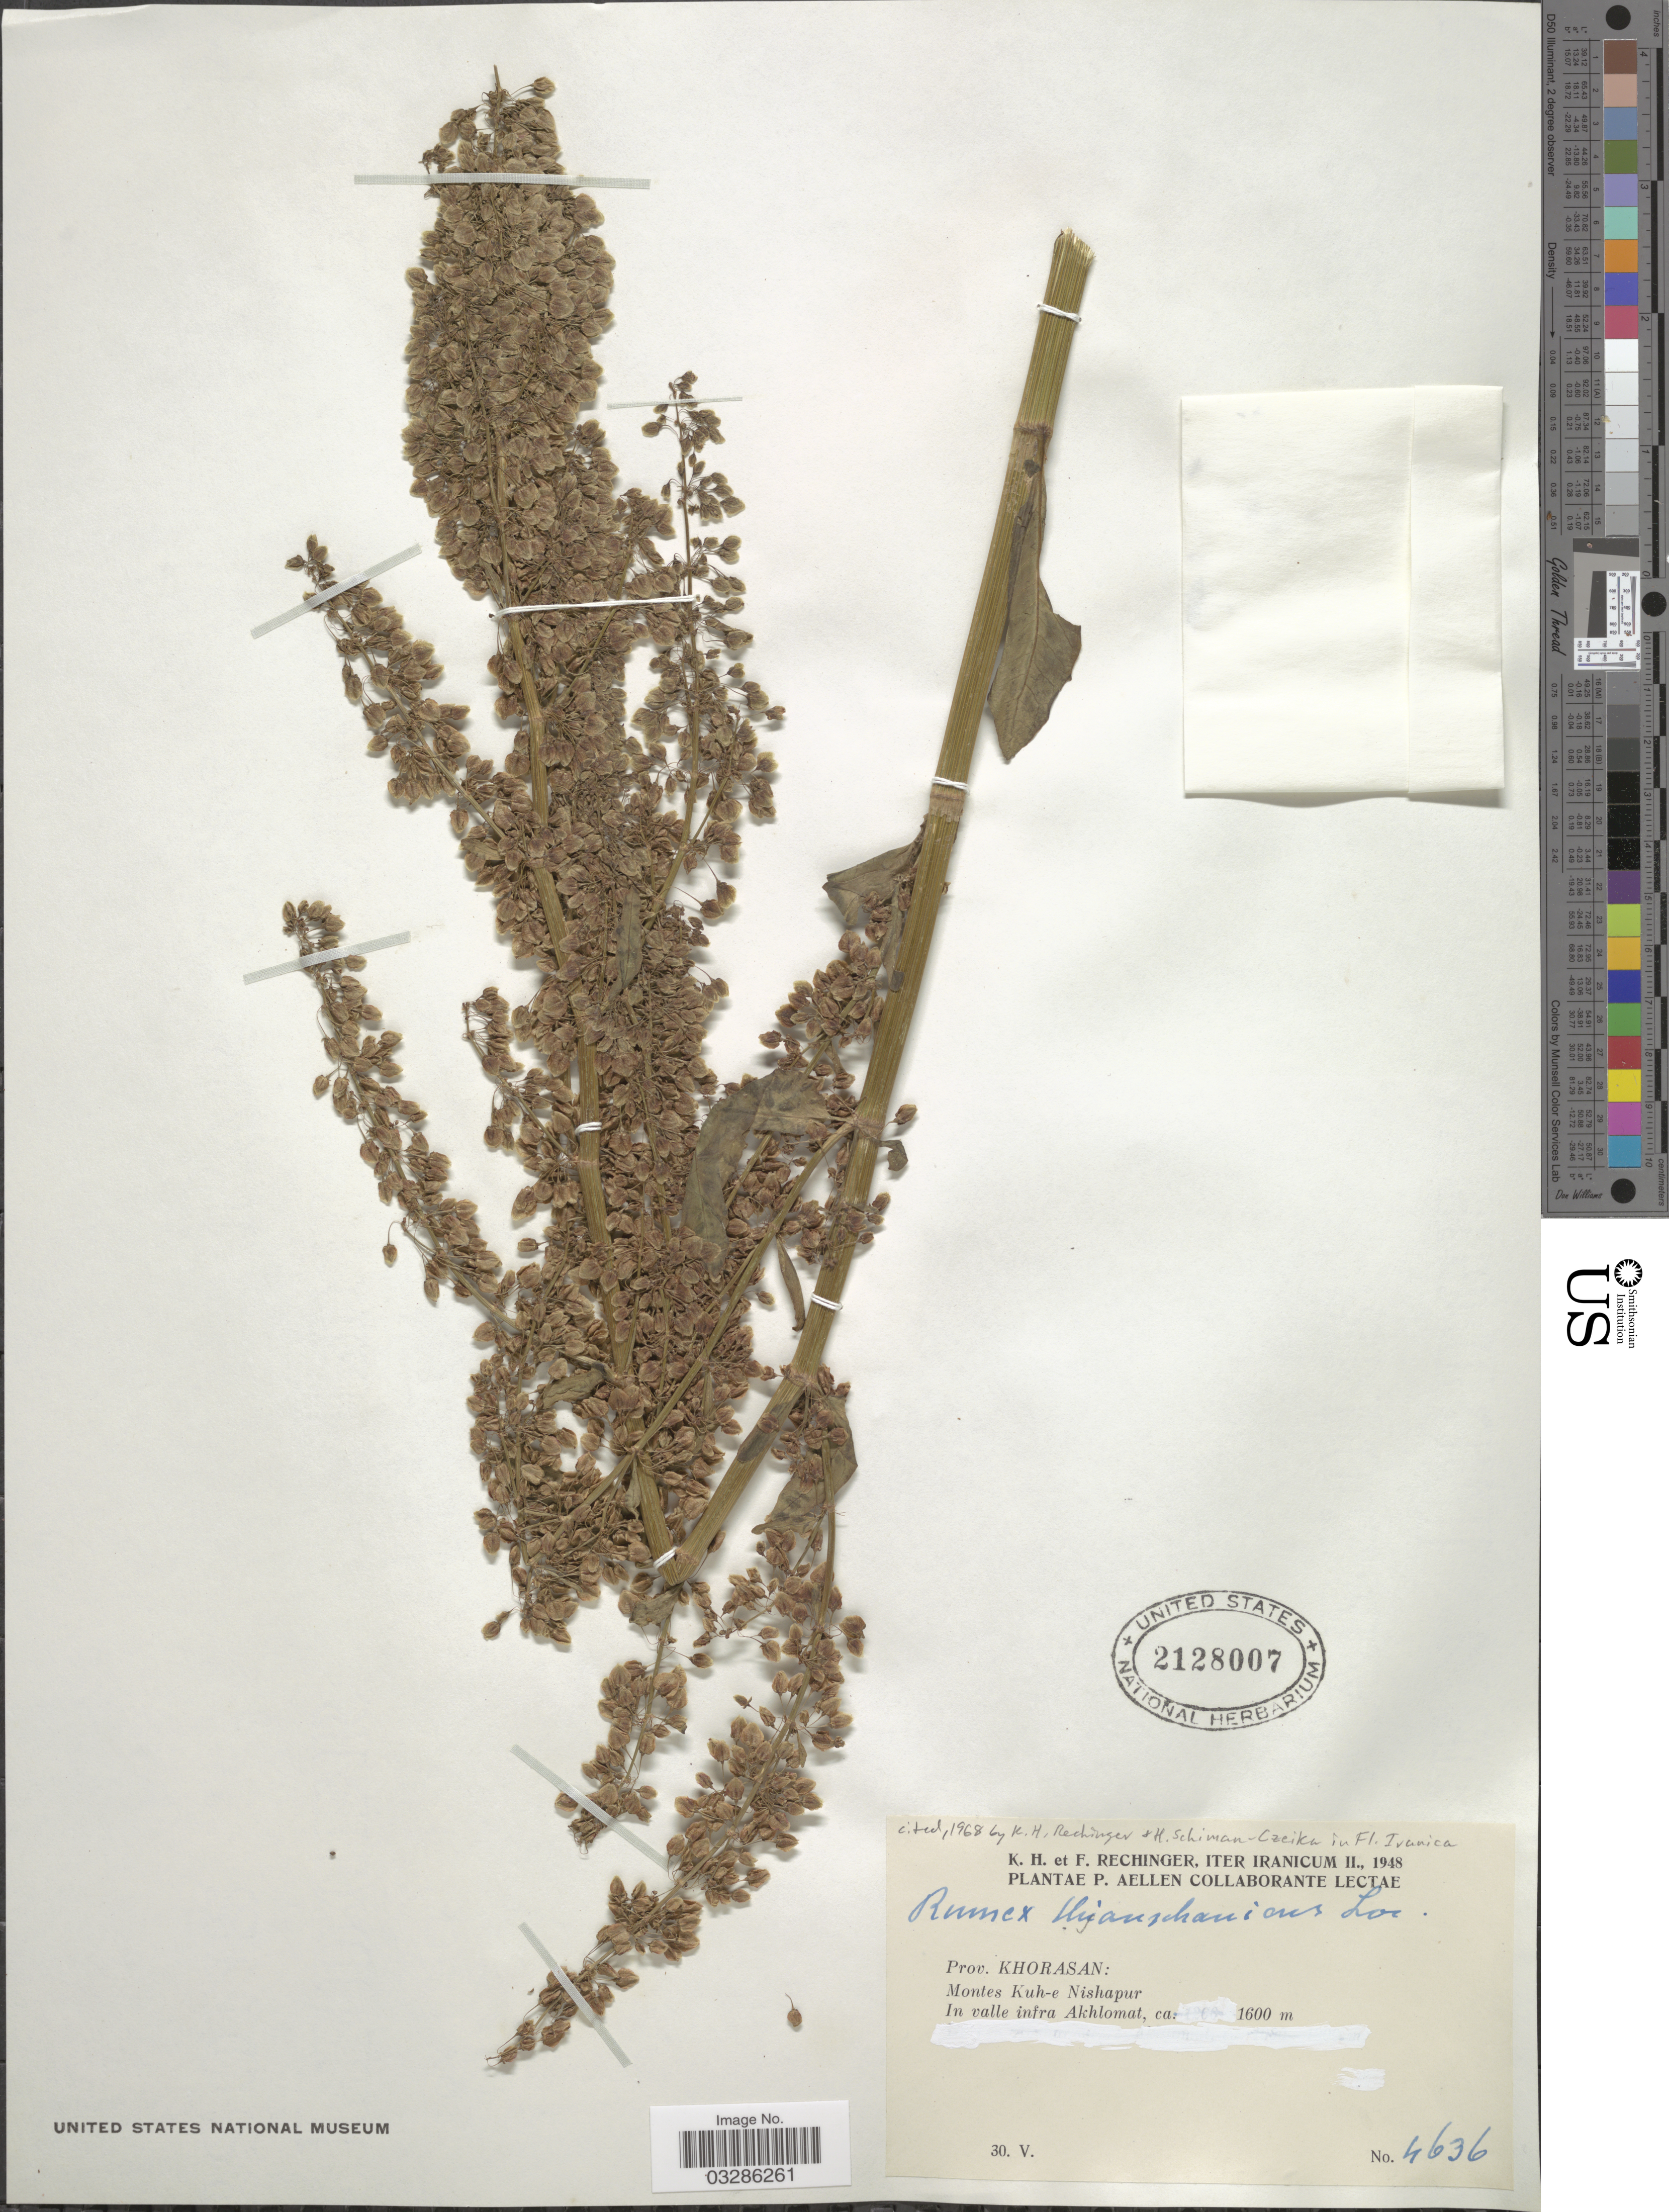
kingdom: Plantae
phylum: Tracheophyta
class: Magnoliopsida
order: Caryophyllales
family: Polygonaceae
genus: Rumex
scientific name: Rumex thianschanicus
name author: Losinsk.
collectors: K. H. Rechinger & F. Rechinger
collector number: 4636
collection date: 1948-05-30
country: Iran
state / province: Khorasan [obsolete]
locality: Prov. Khorasan: Montes Kuh-e Nishapur. In valle infra Akhlomat.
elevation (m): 1600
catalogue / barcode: US 2128007